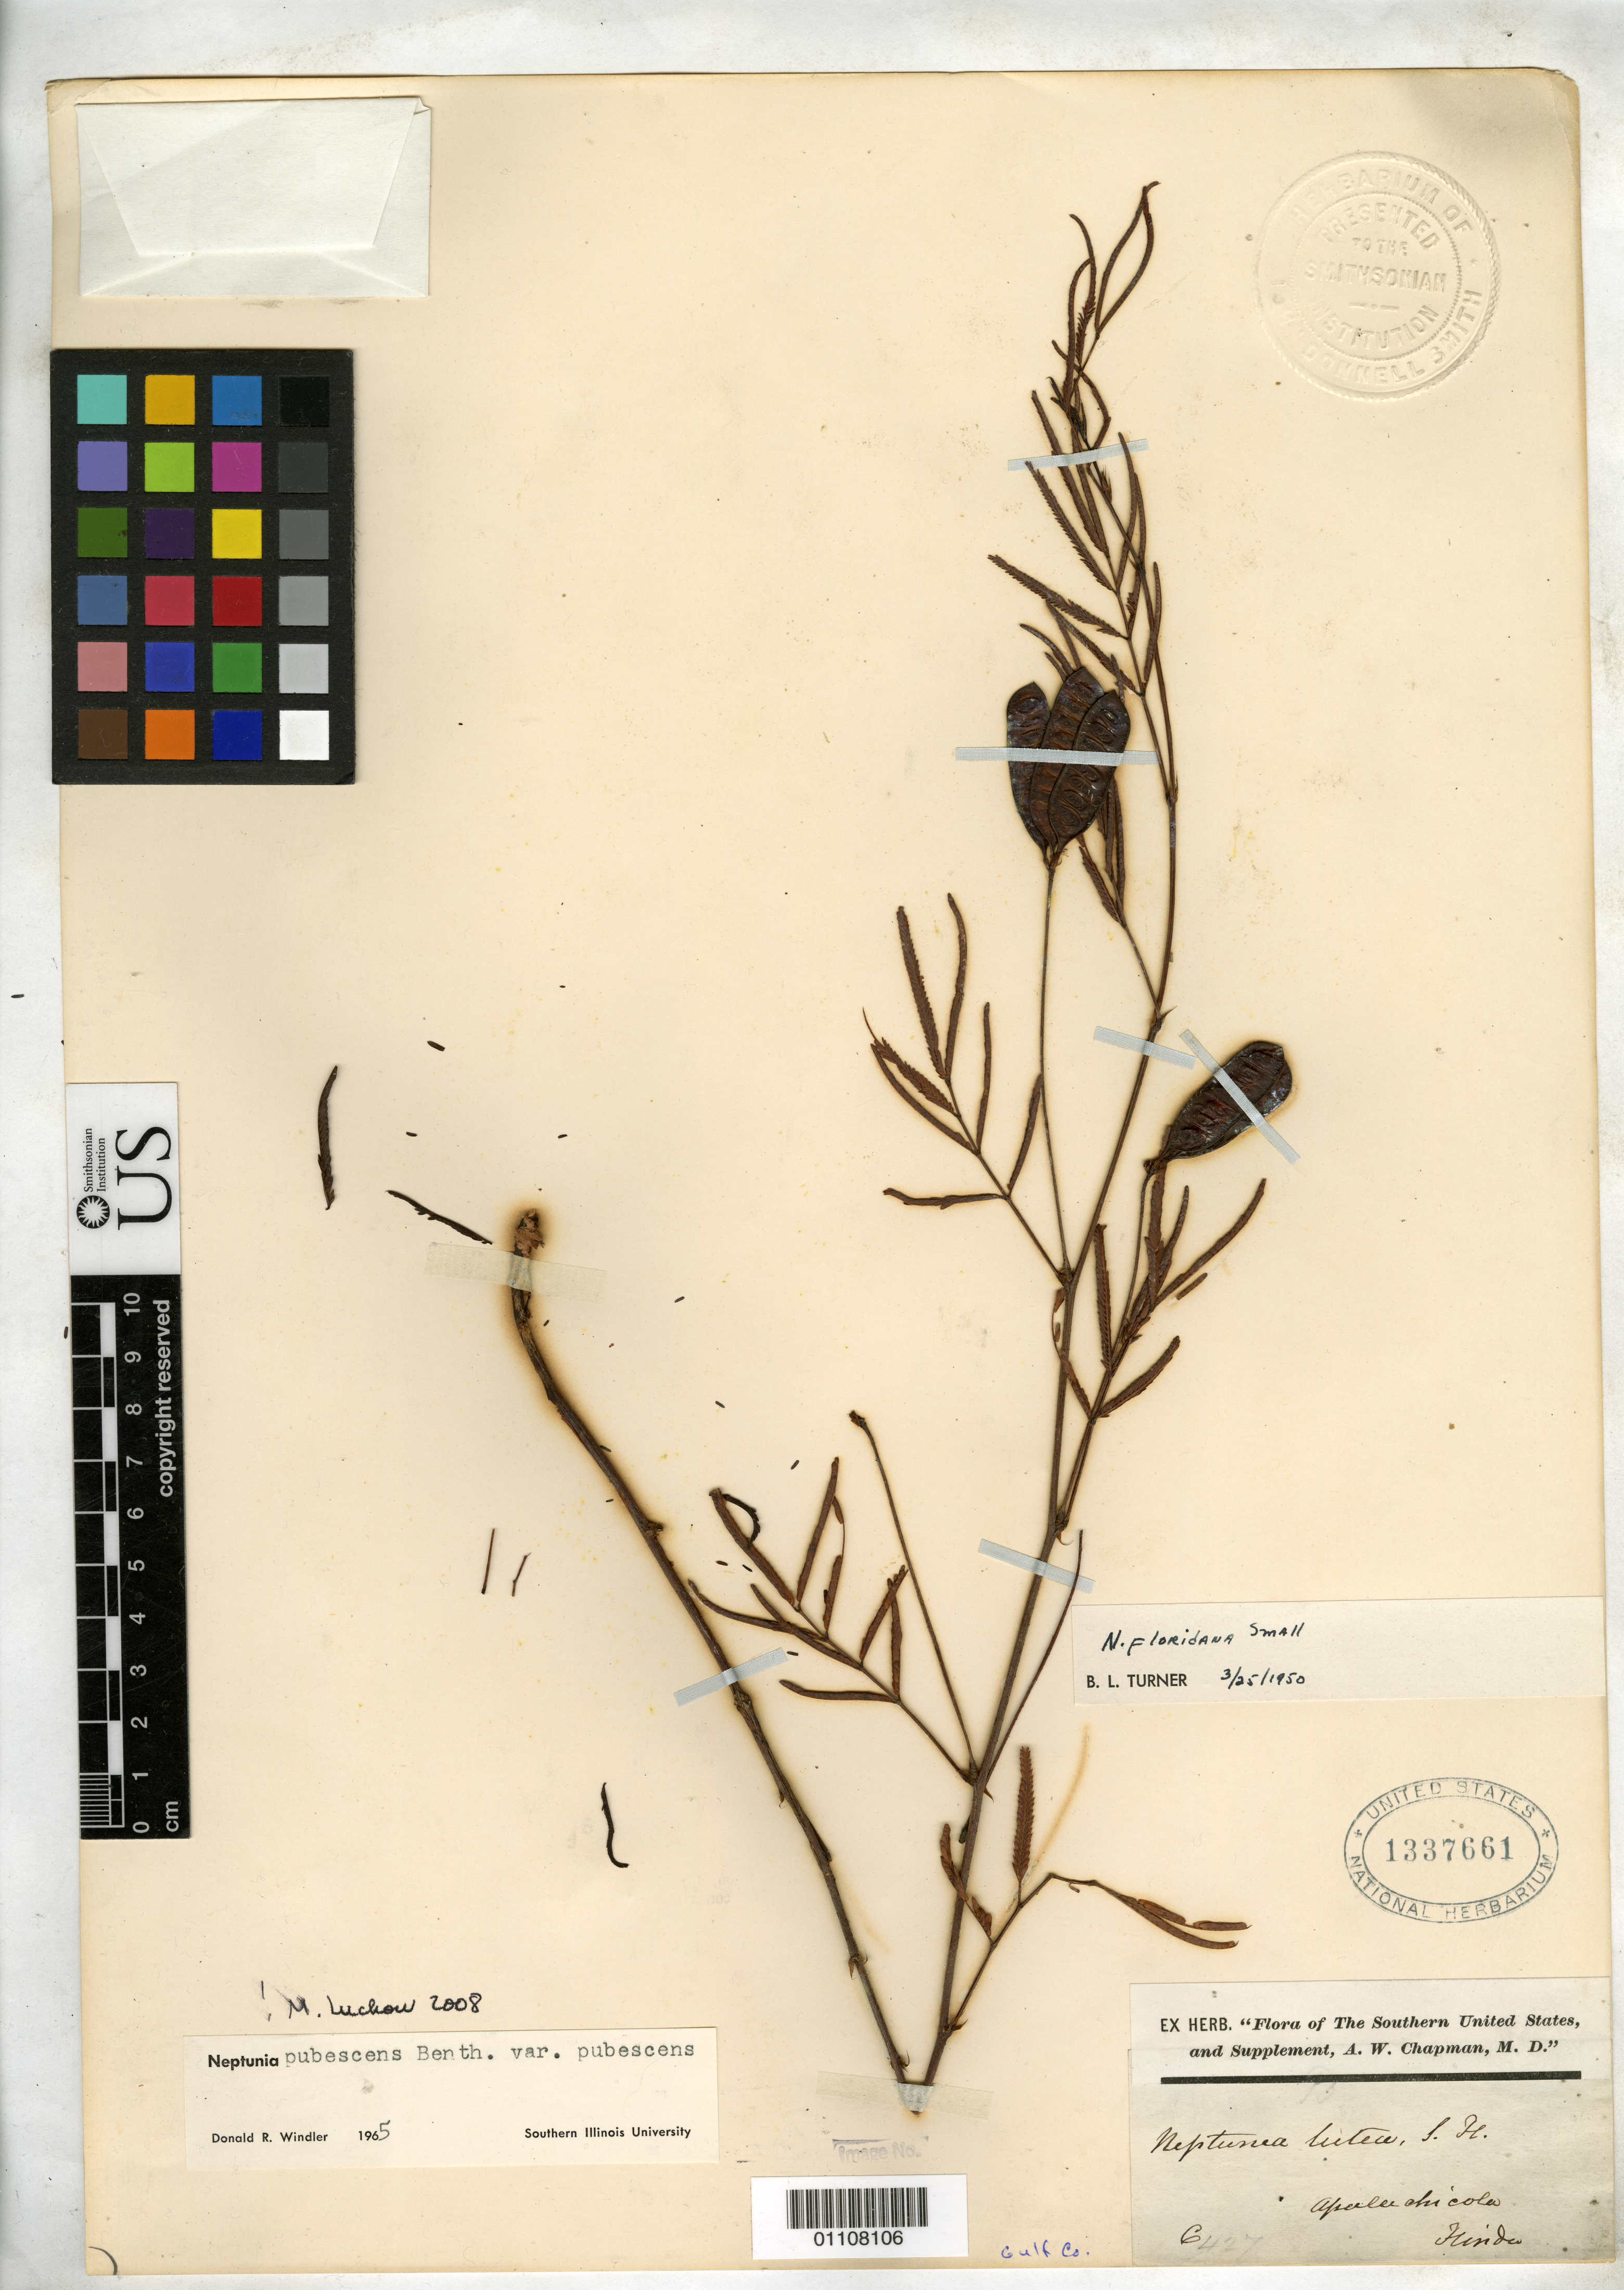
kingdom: Plantae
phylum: Tracheophyta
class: Magnoliopsida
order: Fabales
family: Fabaceae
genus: Neptunia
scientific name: Neptunia floridana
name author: Small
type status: Syntype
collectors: A. W. Chapman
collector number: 6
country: United States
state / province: Florida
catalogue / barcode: US 1337661